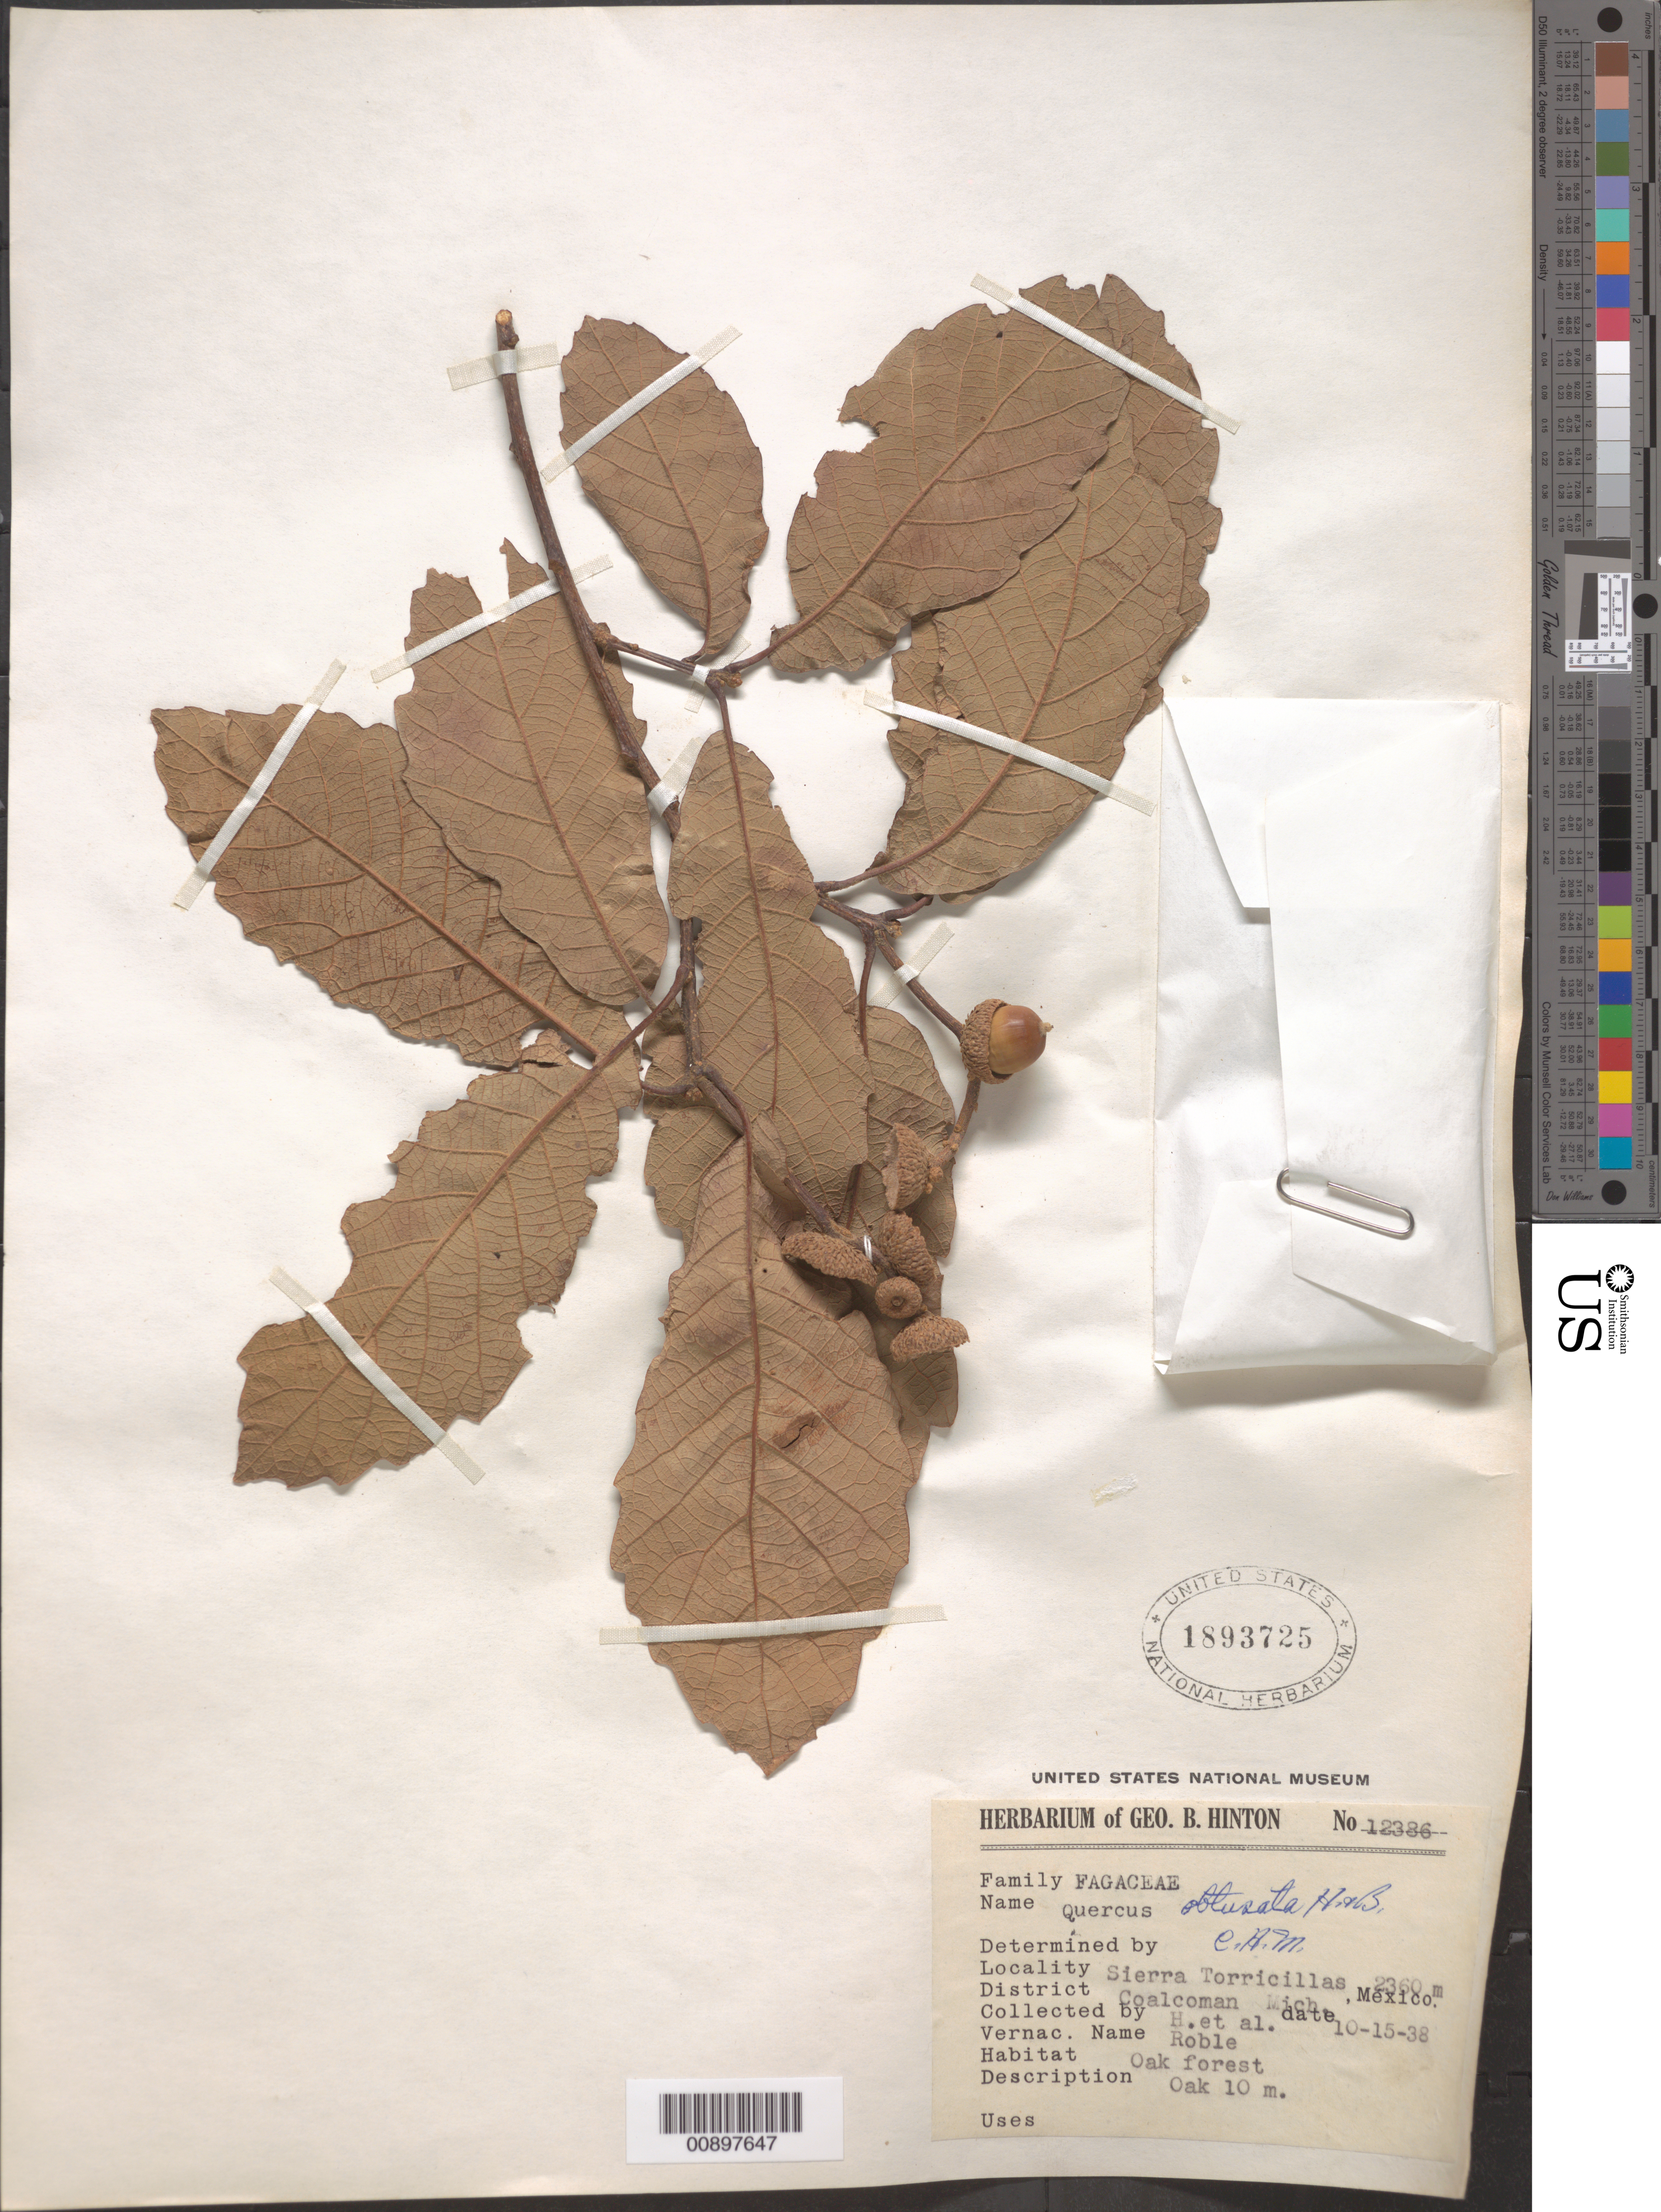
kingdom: Plantae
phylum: Tracheophyta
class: Magnoliopsida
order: Fagales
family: Fagaceae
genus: Quercus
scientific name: Quercus obtusata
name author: Humb. & Bonpl.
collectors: G. B. Hinton & et al.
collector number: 12386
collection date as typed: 15 Oct 1938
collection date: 1938-10-15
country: Mexico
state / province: Michoacán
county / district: Coalcomán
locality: Sierra Torricillas, District Coalcomán, Michoacán.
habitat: Oak forest.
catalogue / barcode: US 1893725